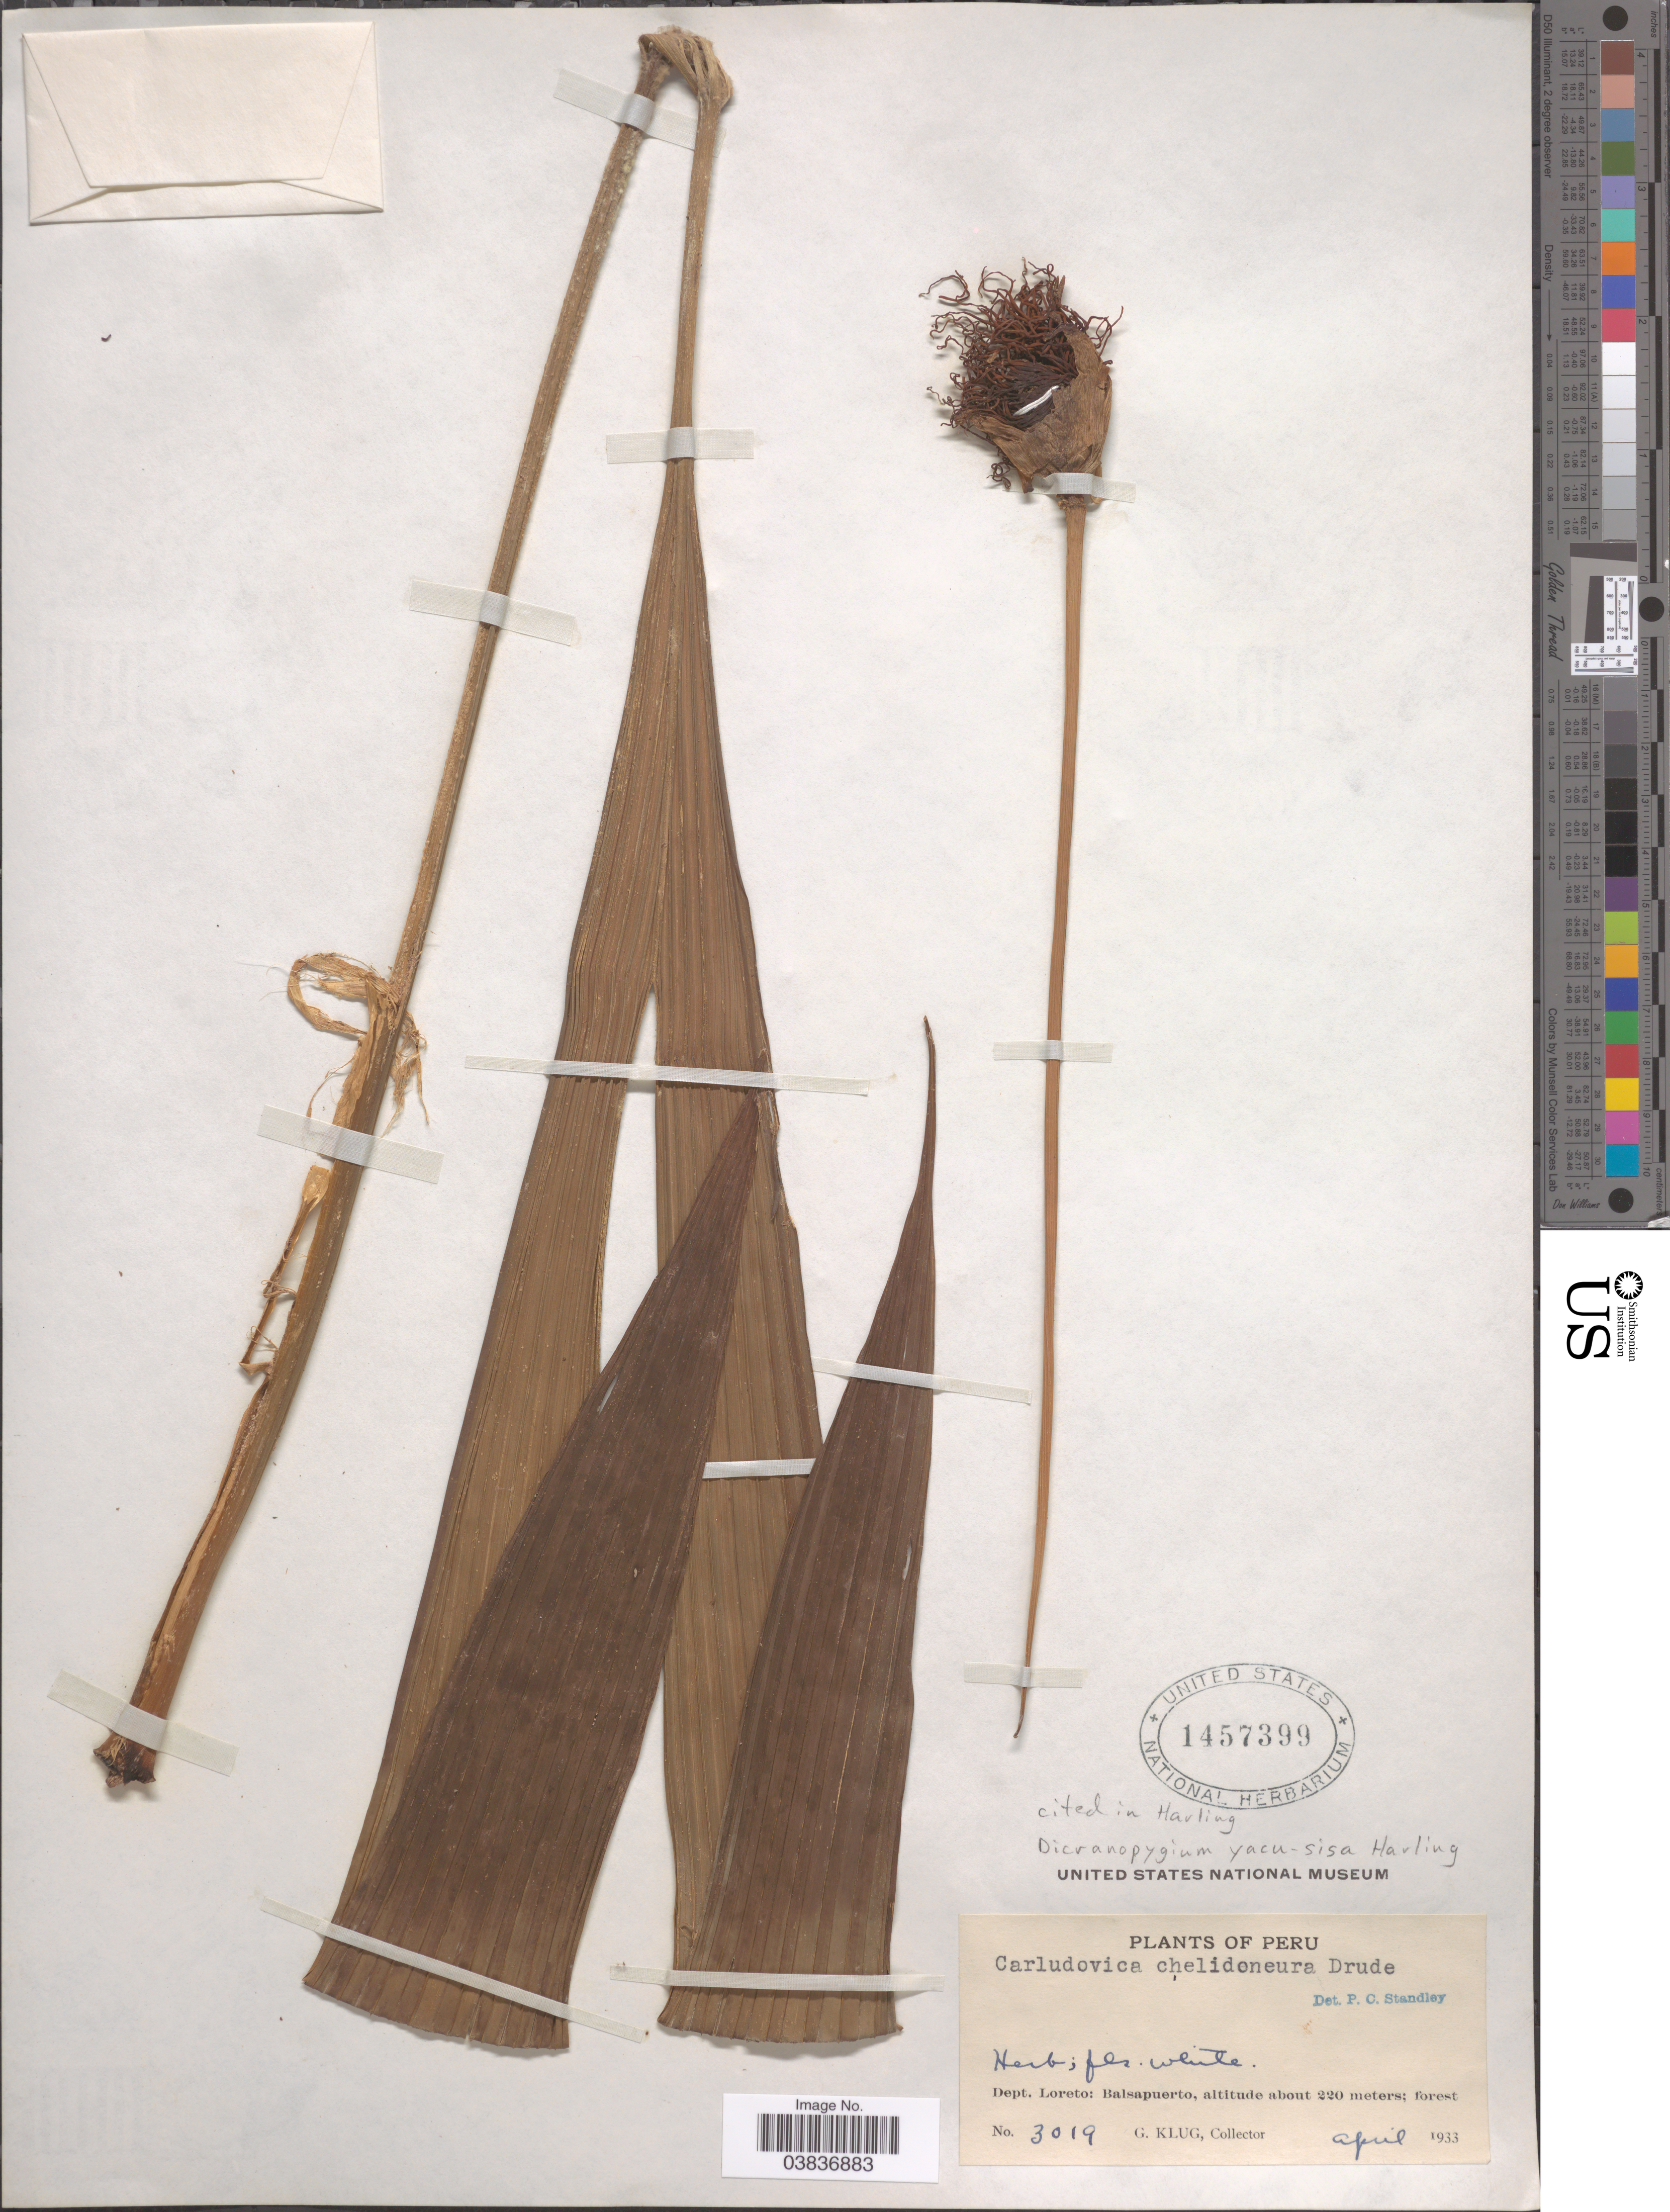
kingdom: Plantae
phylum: Tracheophyta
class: Liliopsida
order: Pandanales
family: Cyclanthaceae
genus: Dicranopygium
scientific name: Dicranopygium yacu-sisa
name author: Harling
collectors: G. Klug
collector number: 3019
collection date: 1933-04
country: Peru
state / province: Loreto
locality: Dept. Loreto: Balsapuerto.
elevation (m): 220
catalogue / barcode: US 1457399